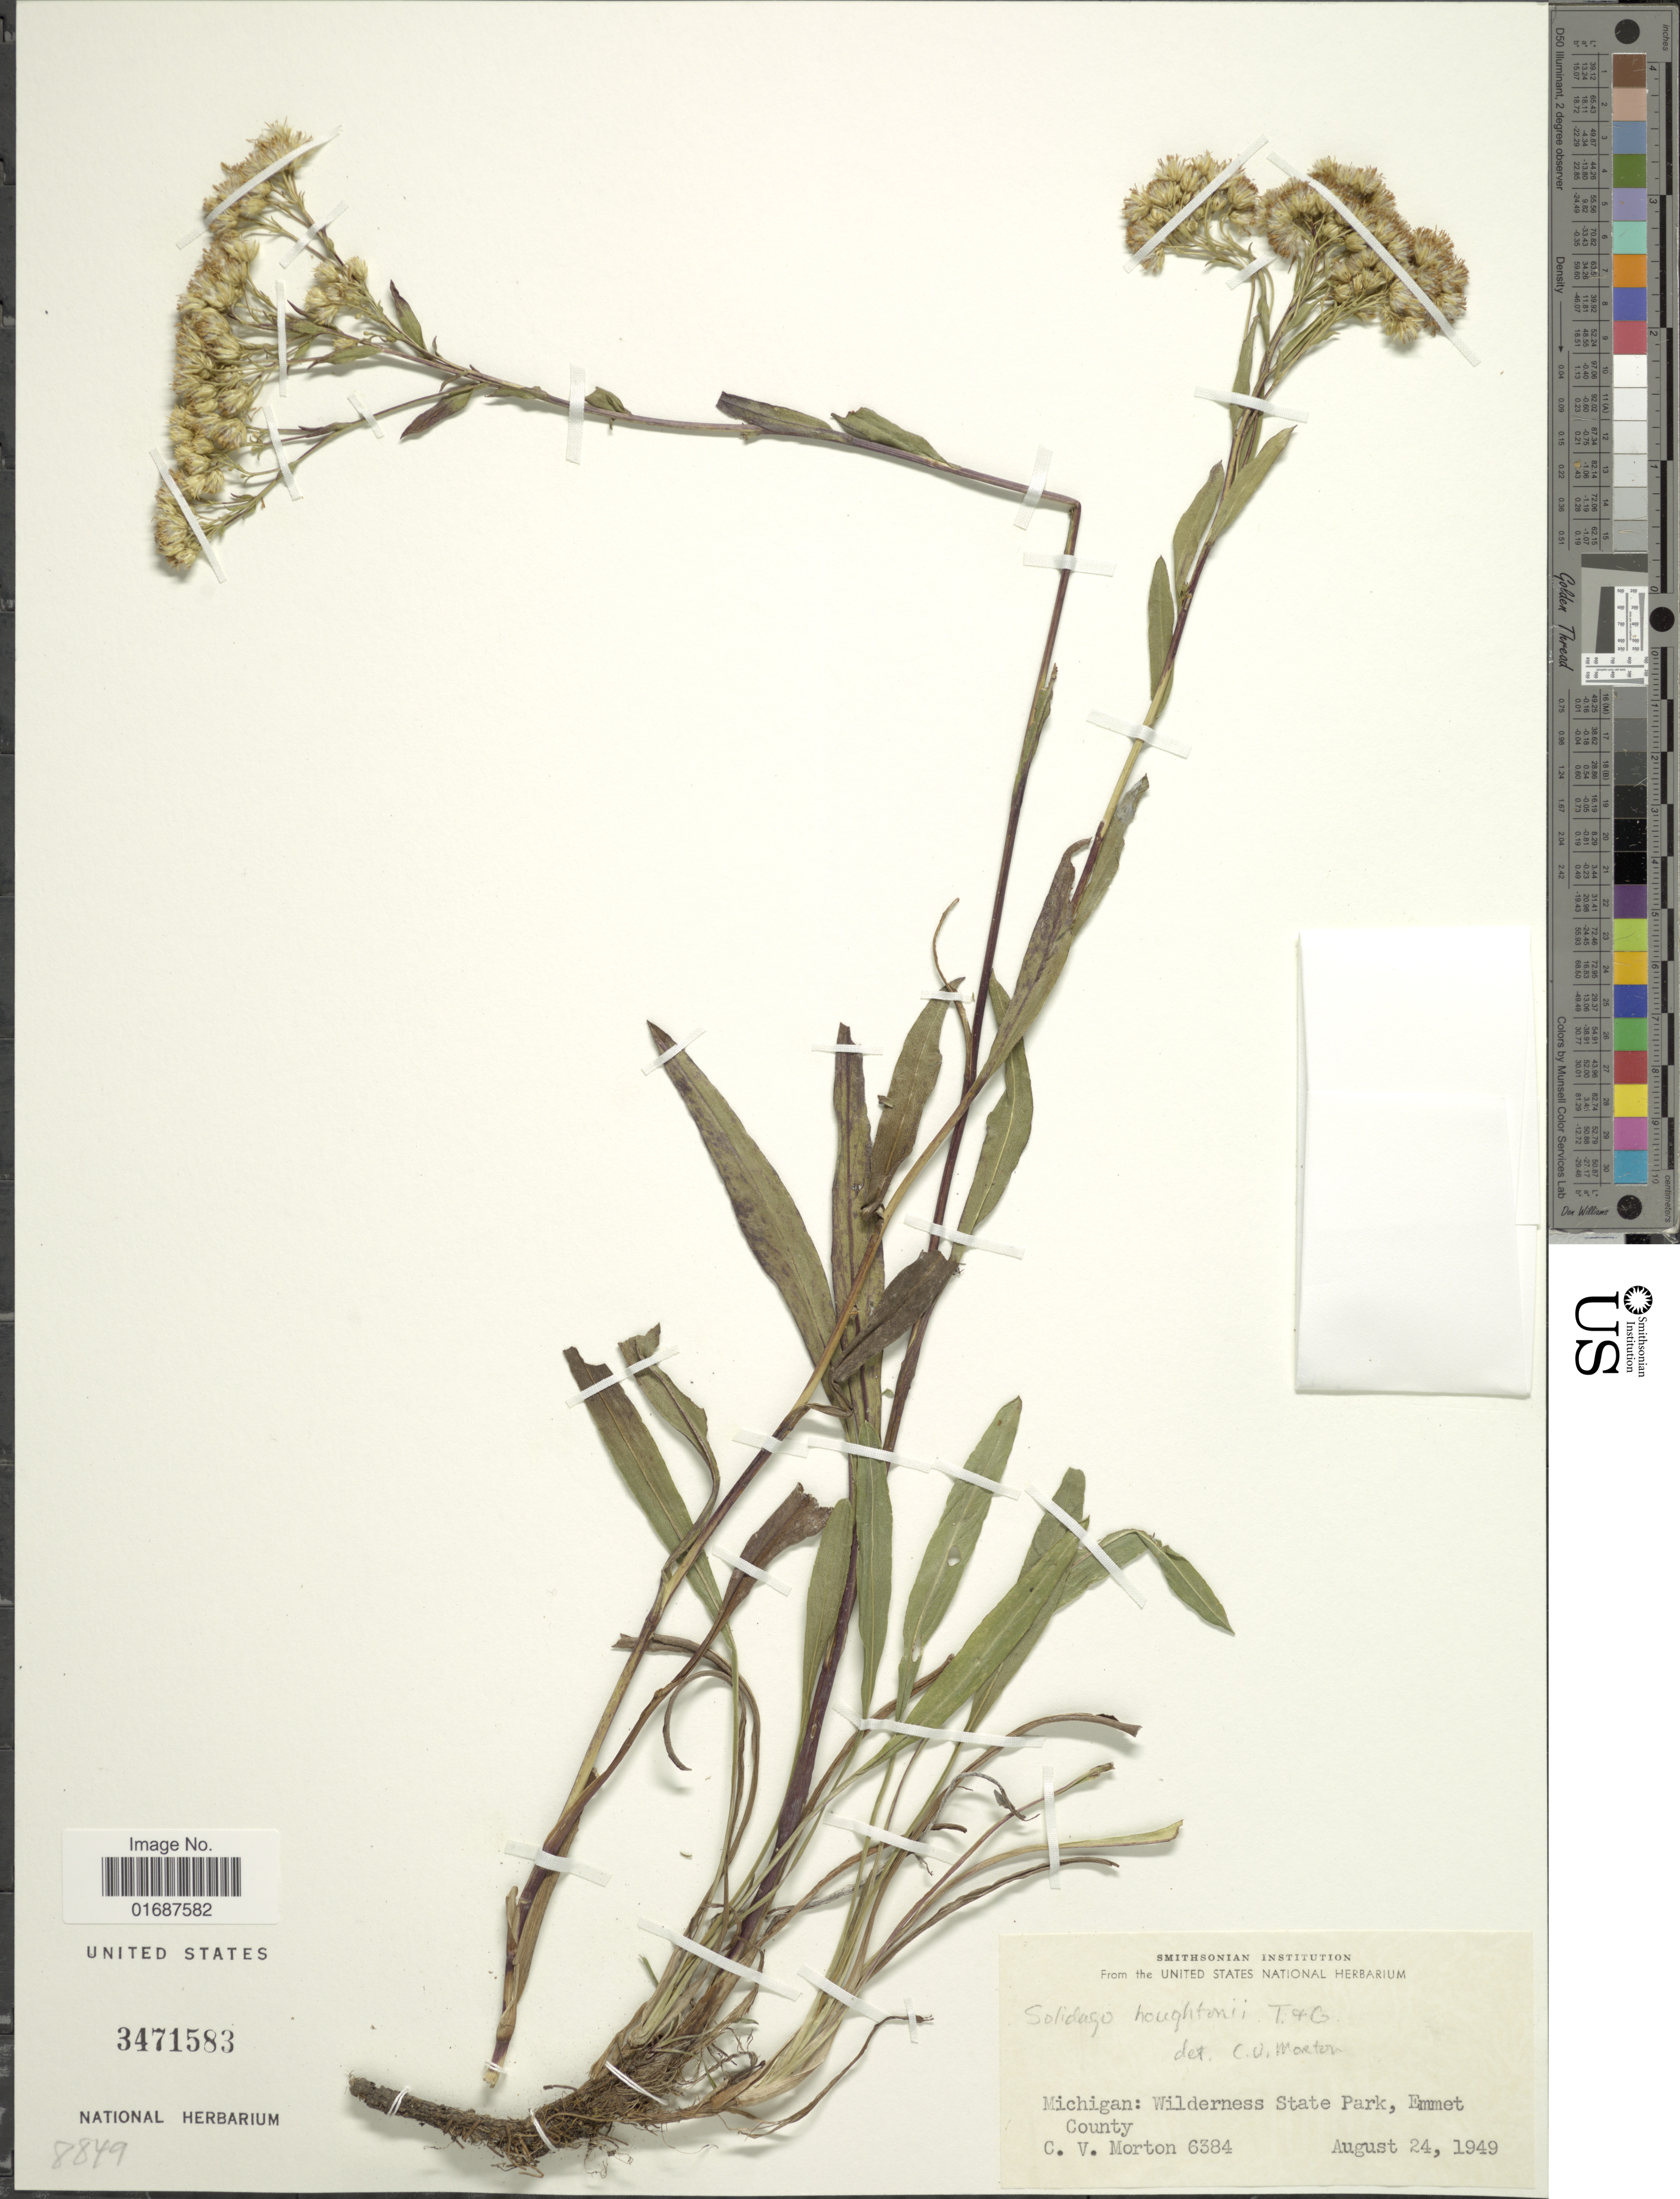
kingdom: Plantae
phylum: Tracheophyta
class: Magnoliopsida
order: Asterales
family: Asteraceae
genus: Solidago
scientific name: Solidago houghtonii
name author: Torr. & A. Gray ex A. Gray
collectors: C. V. Morton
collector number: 6384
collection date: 1949-08-24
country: United States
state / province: Michigan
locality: Wilderness State Park, Emmet County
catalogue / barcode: US 3471583